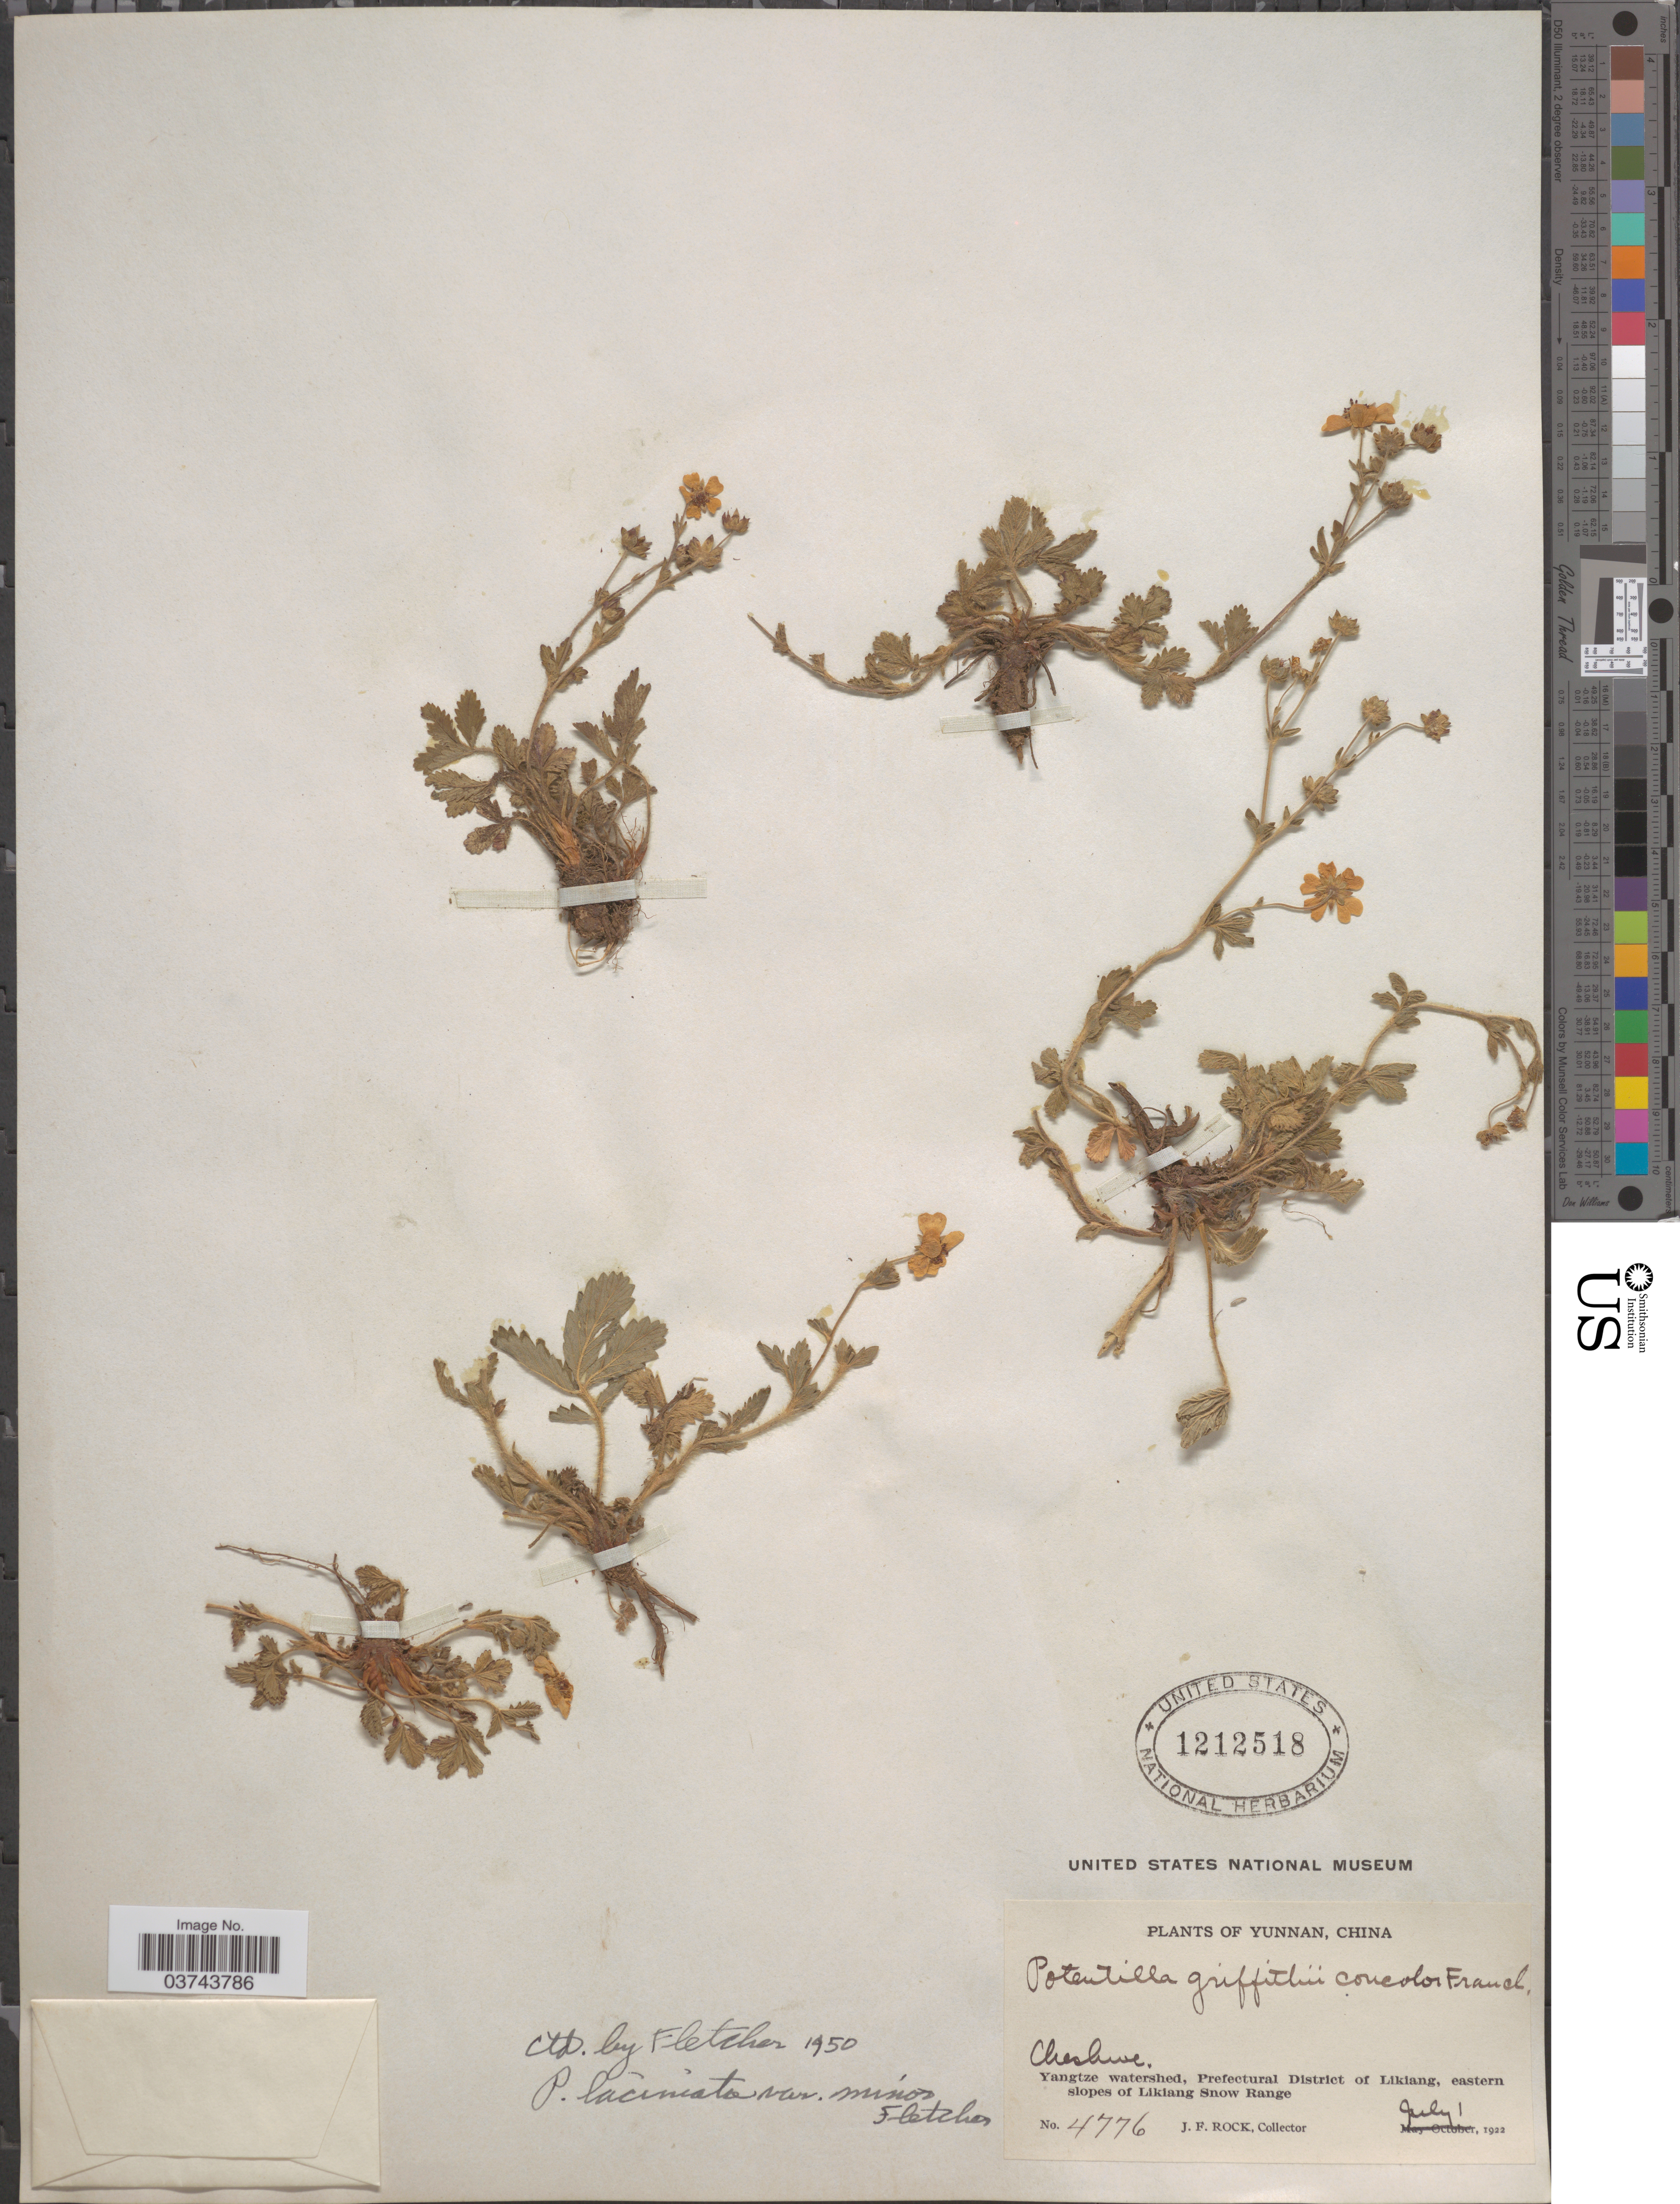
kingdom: Plantae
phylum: Tracheophyta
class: Magnoliopsida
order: Rosales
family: Rosaceae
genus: Potentilla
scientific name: Potentilla lanciniata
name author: Cardot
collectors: J. Rock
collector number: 4776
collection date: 1922-07-01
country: China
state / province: Yunnan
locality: Cheshuoe [interpreted]. Yangtze watershed, Prefectural District of Likiang, eastern slopes of Likiang Snow Range.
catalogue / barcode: US 1212518